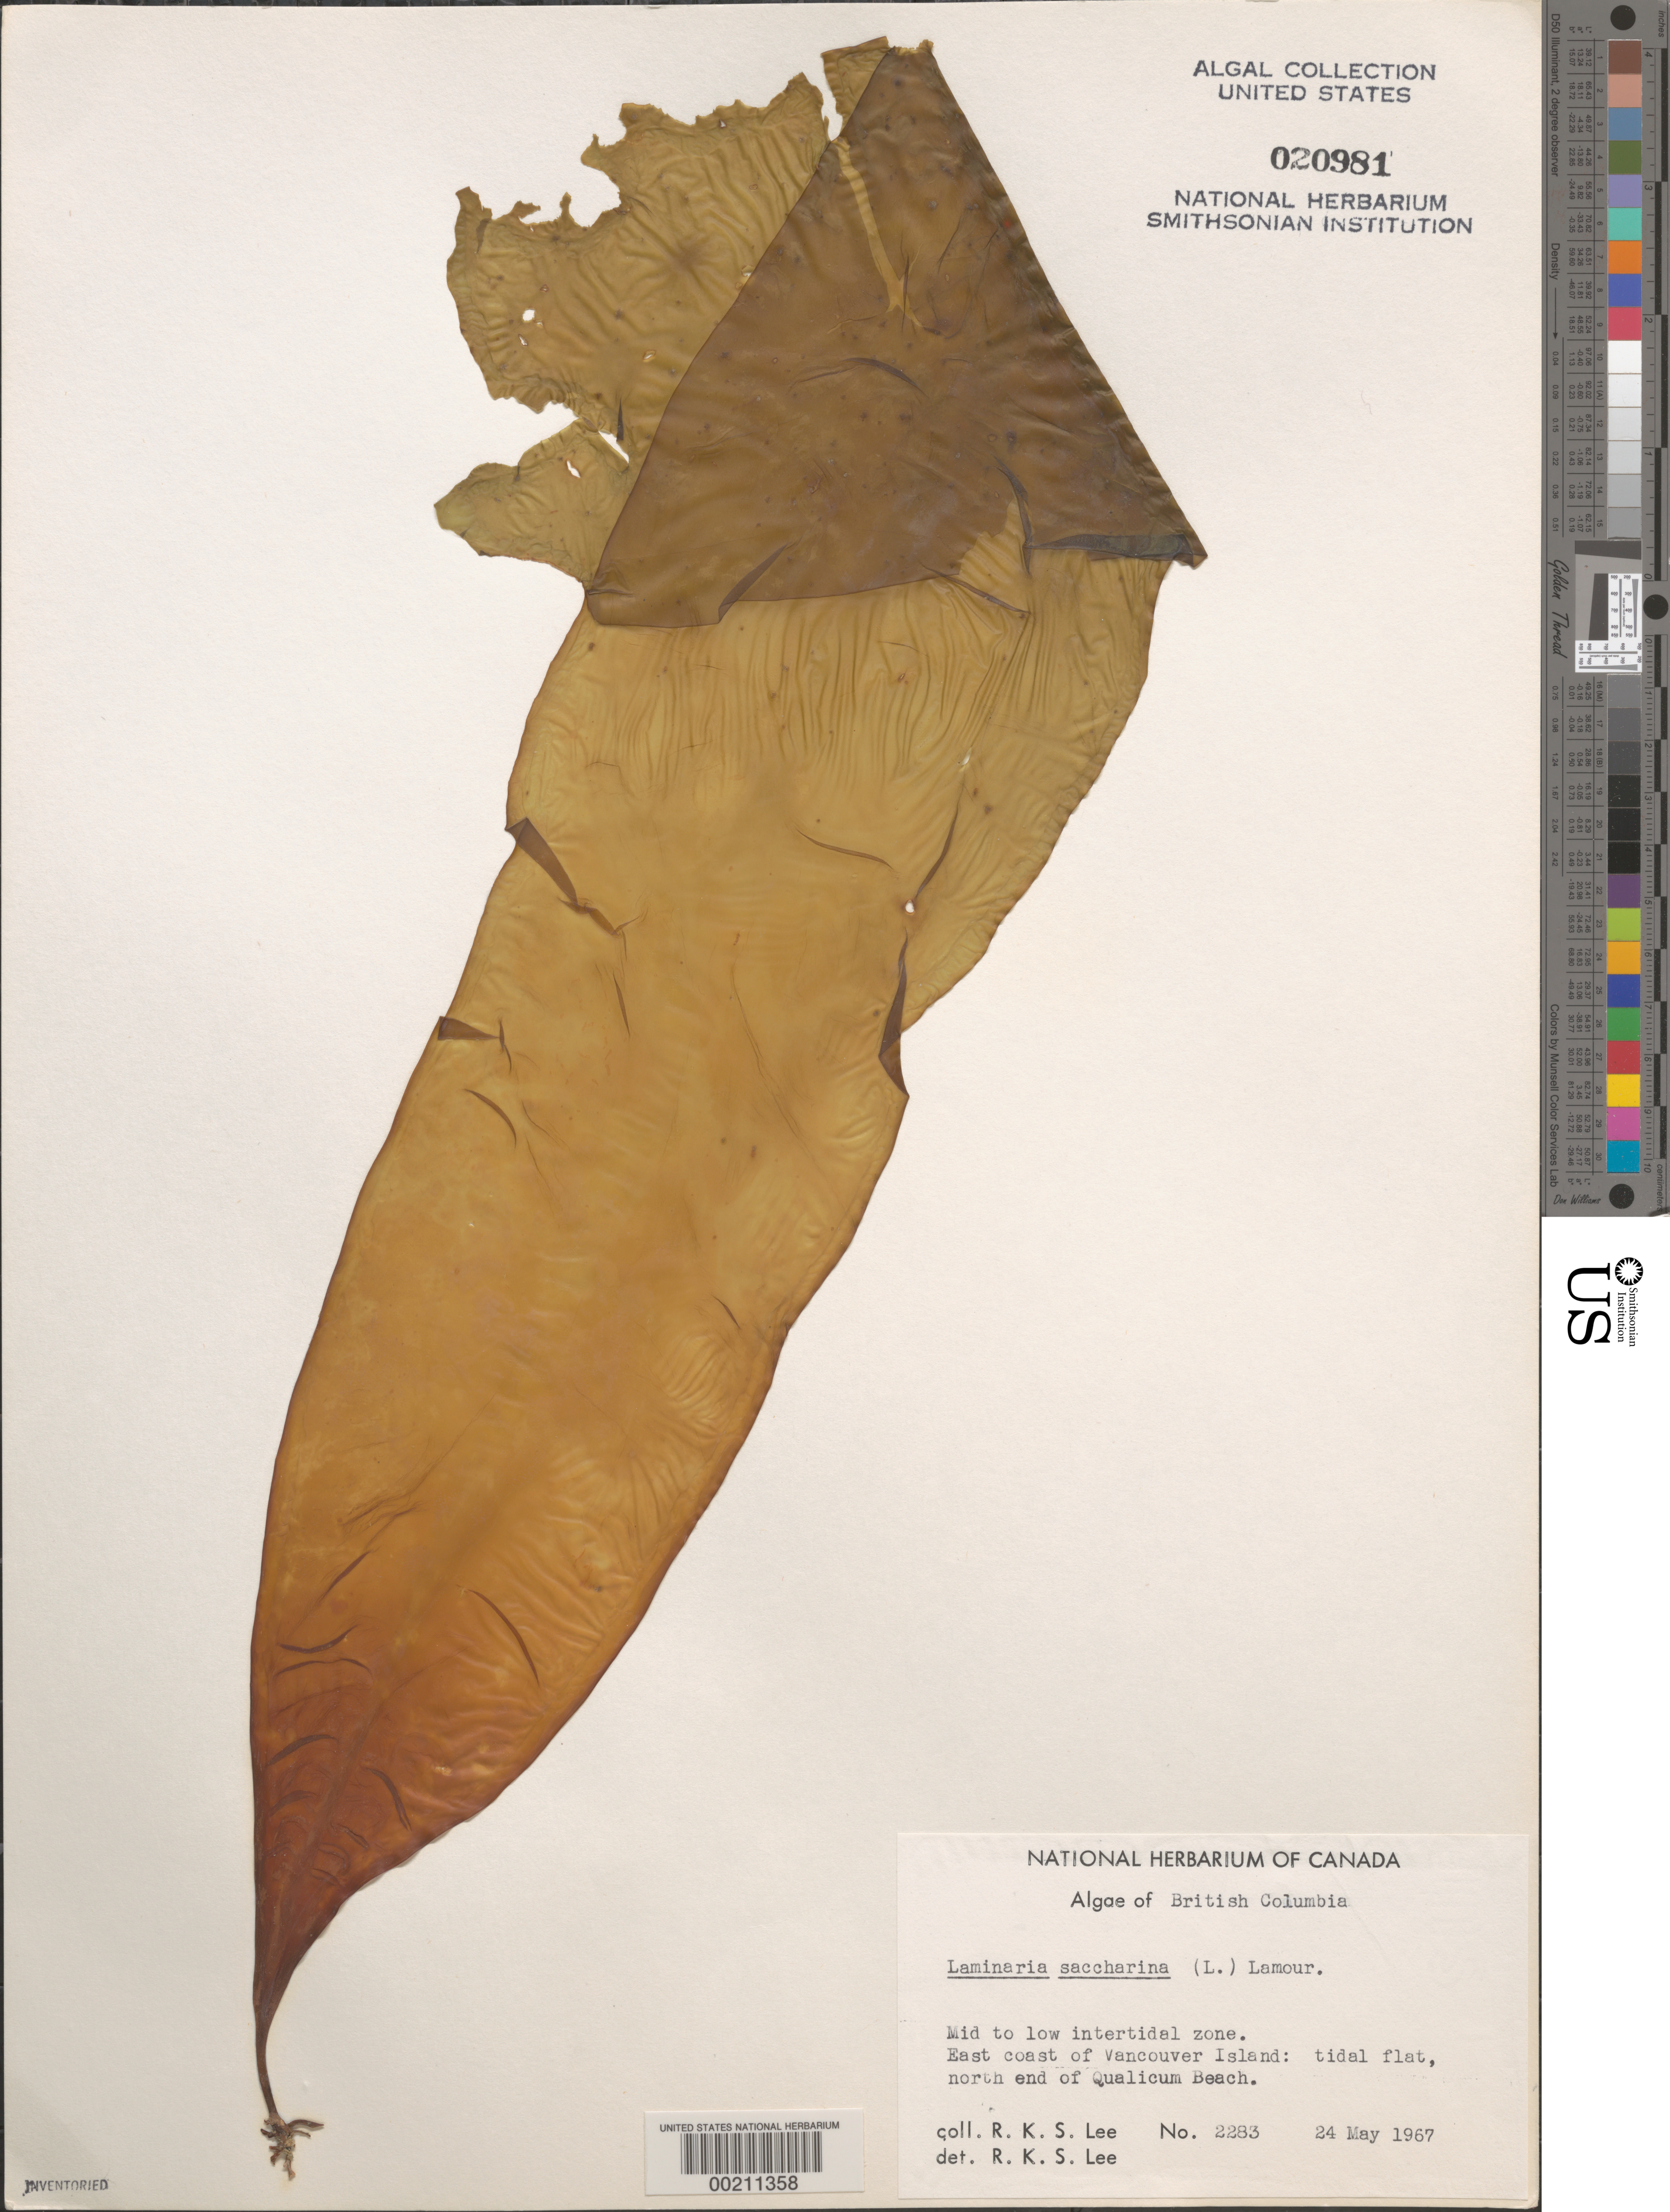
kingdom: Chromista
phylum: Ochrophyta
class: Phaeophyceae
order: Laminariales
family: Laminariaceae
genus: Saccharina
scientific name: Saccharina latissima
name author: C.E. Lane et al.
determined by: Algae name updating Project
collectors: R. Lee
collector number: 2283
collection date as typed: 24 May 1967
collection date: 1967-05-24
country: Canada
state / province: British Columbia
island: Vancouver Island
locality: Qualicum Beach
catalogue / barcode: US 20981